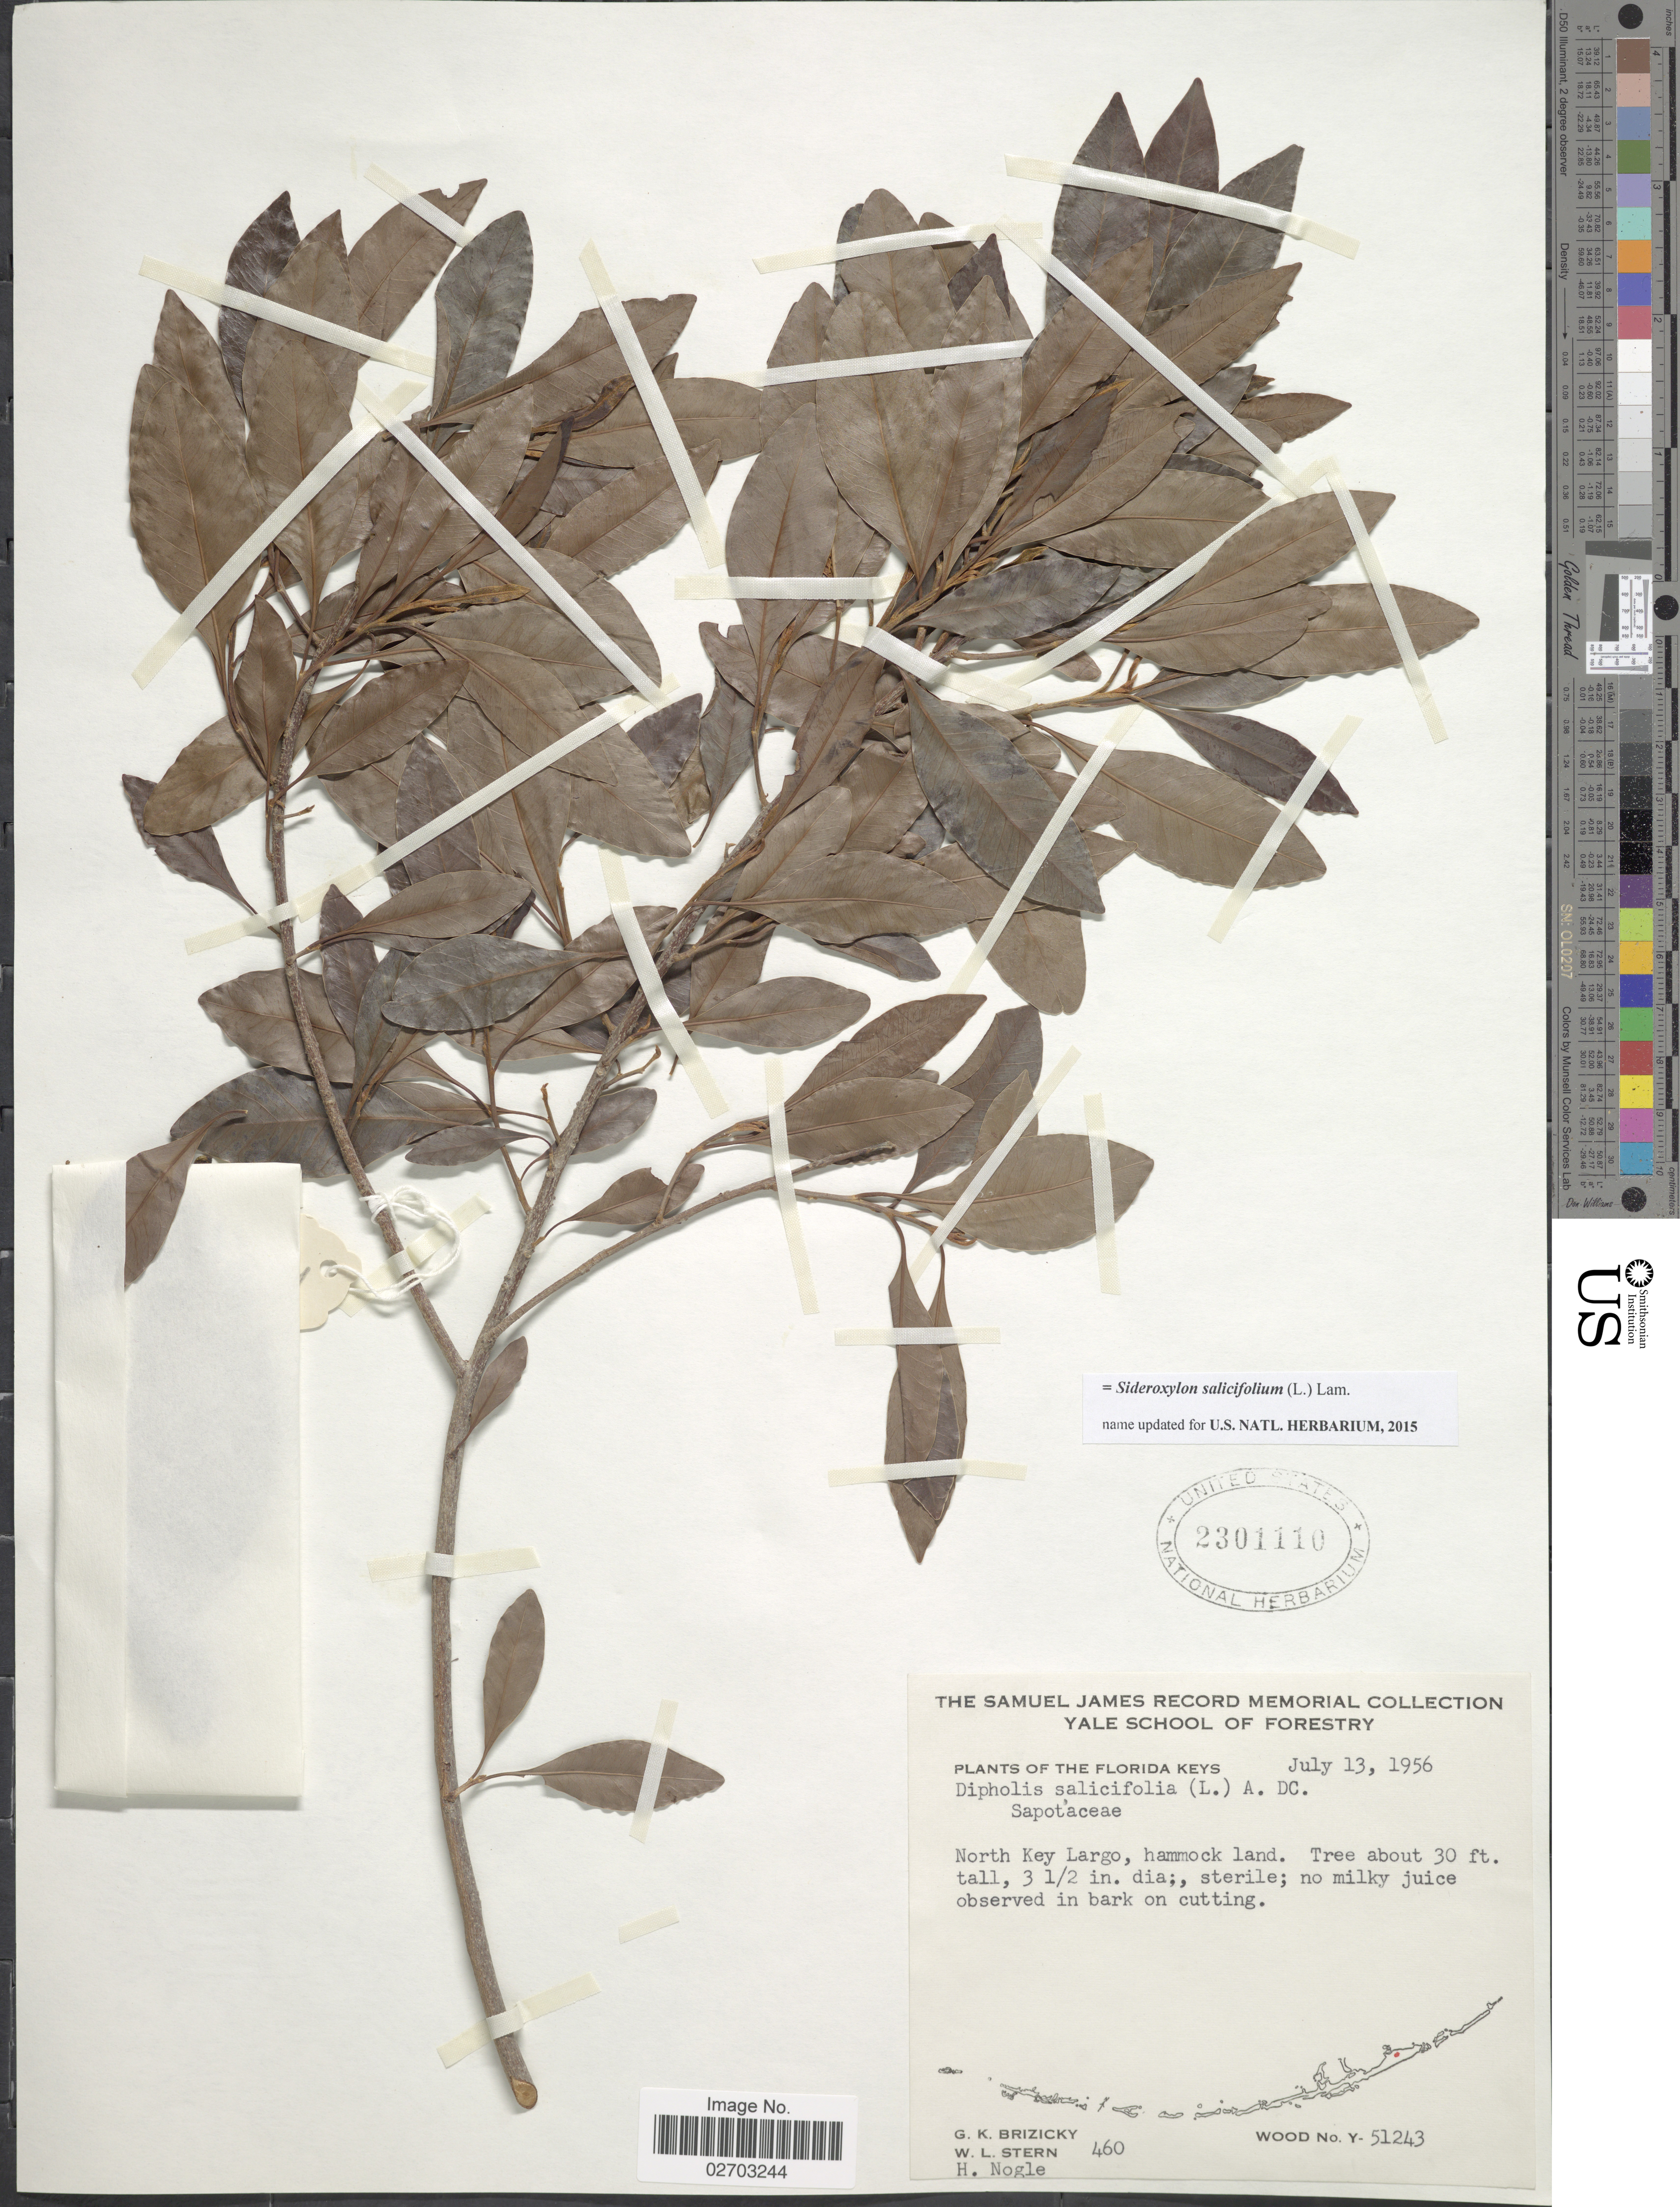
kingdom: Plantae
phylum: Tracheophyta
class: Magnoliopsida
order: Ericales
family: Sapotaceae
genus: Sideroxylon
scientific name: Sideroxylon salicifolium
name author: (L.) Lam.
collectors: G. K. Brizicky, W. L. Stern & H. Nogle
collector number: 460/Y-51243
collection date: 1956-07-13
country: United States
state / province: Florida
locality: Florida Keys, North Key Largo, hammock land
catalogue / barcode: US 2301110